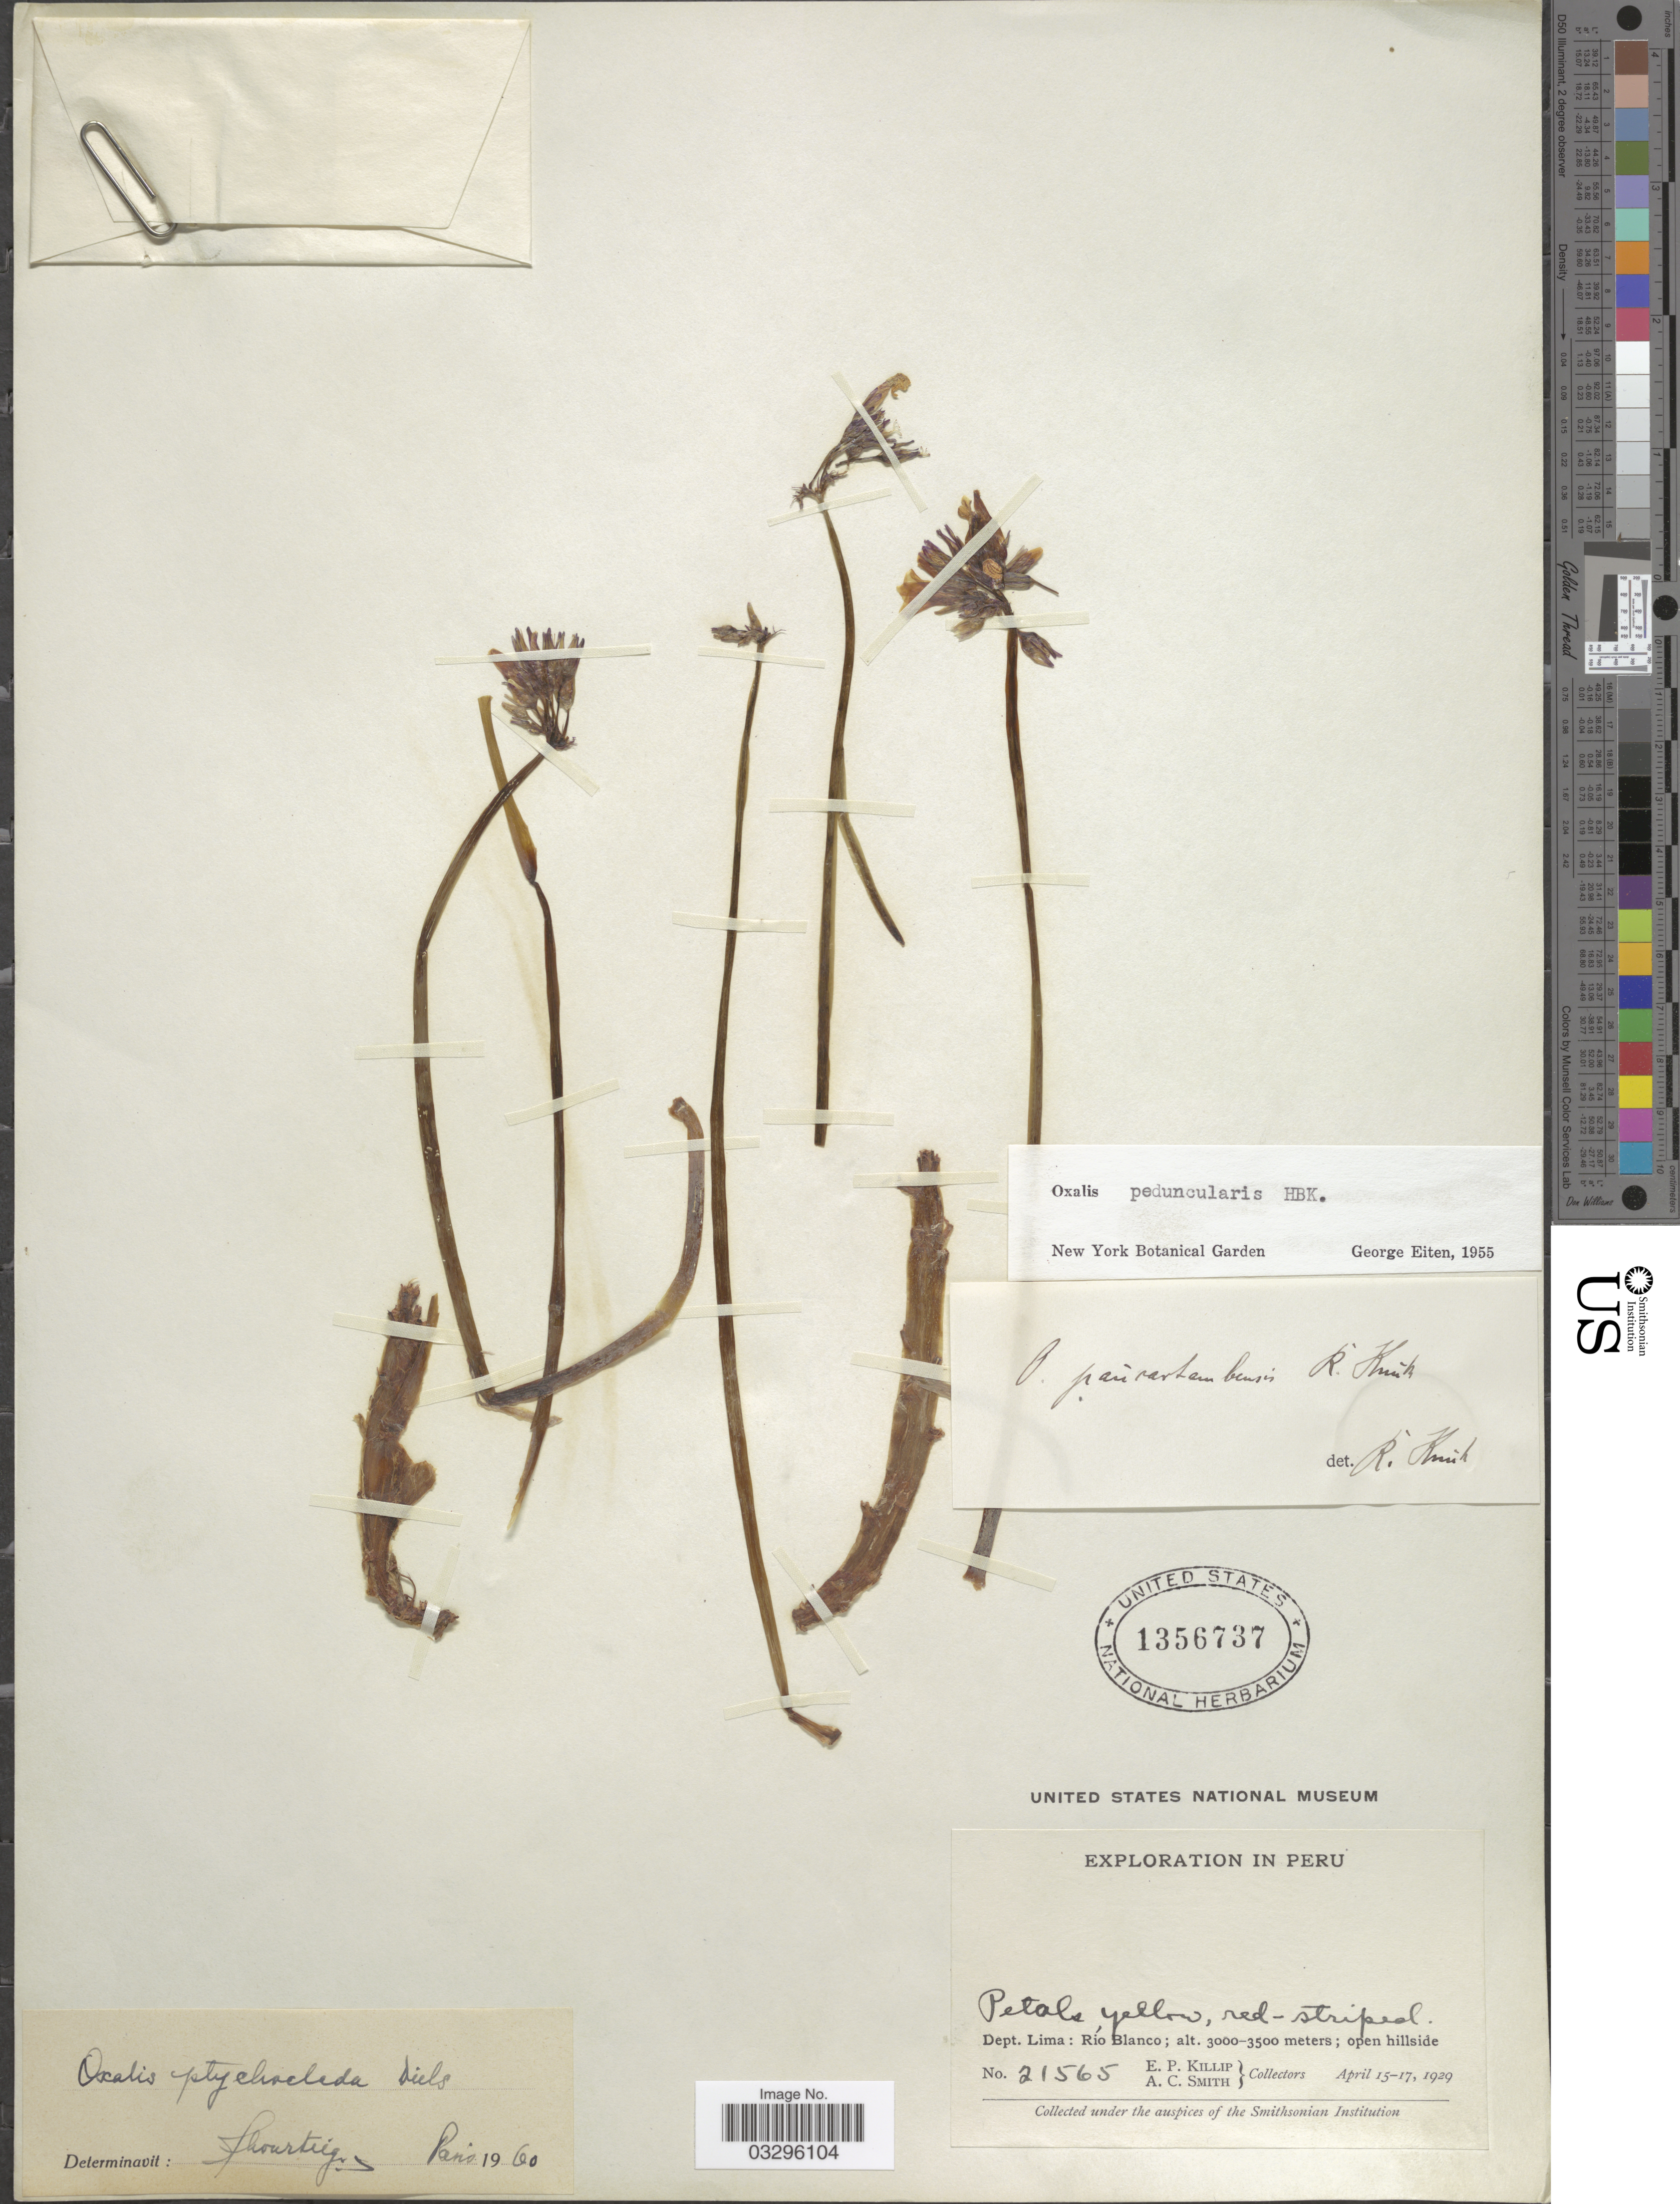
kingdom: Plantae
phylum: Tracheophyta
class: Magnoliopsida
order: Oxalidales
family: Oxalidaceae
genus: Oxalis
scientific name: Oxalis ptychoclada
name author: Diels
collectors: E. P. Killip & A. C. Smith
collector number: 21565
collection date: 1929-04-15/1929-04-17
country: Peru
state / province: Lima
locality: Dept. Lima: Río Blanco.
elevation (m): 3000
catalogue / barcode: US 1356737